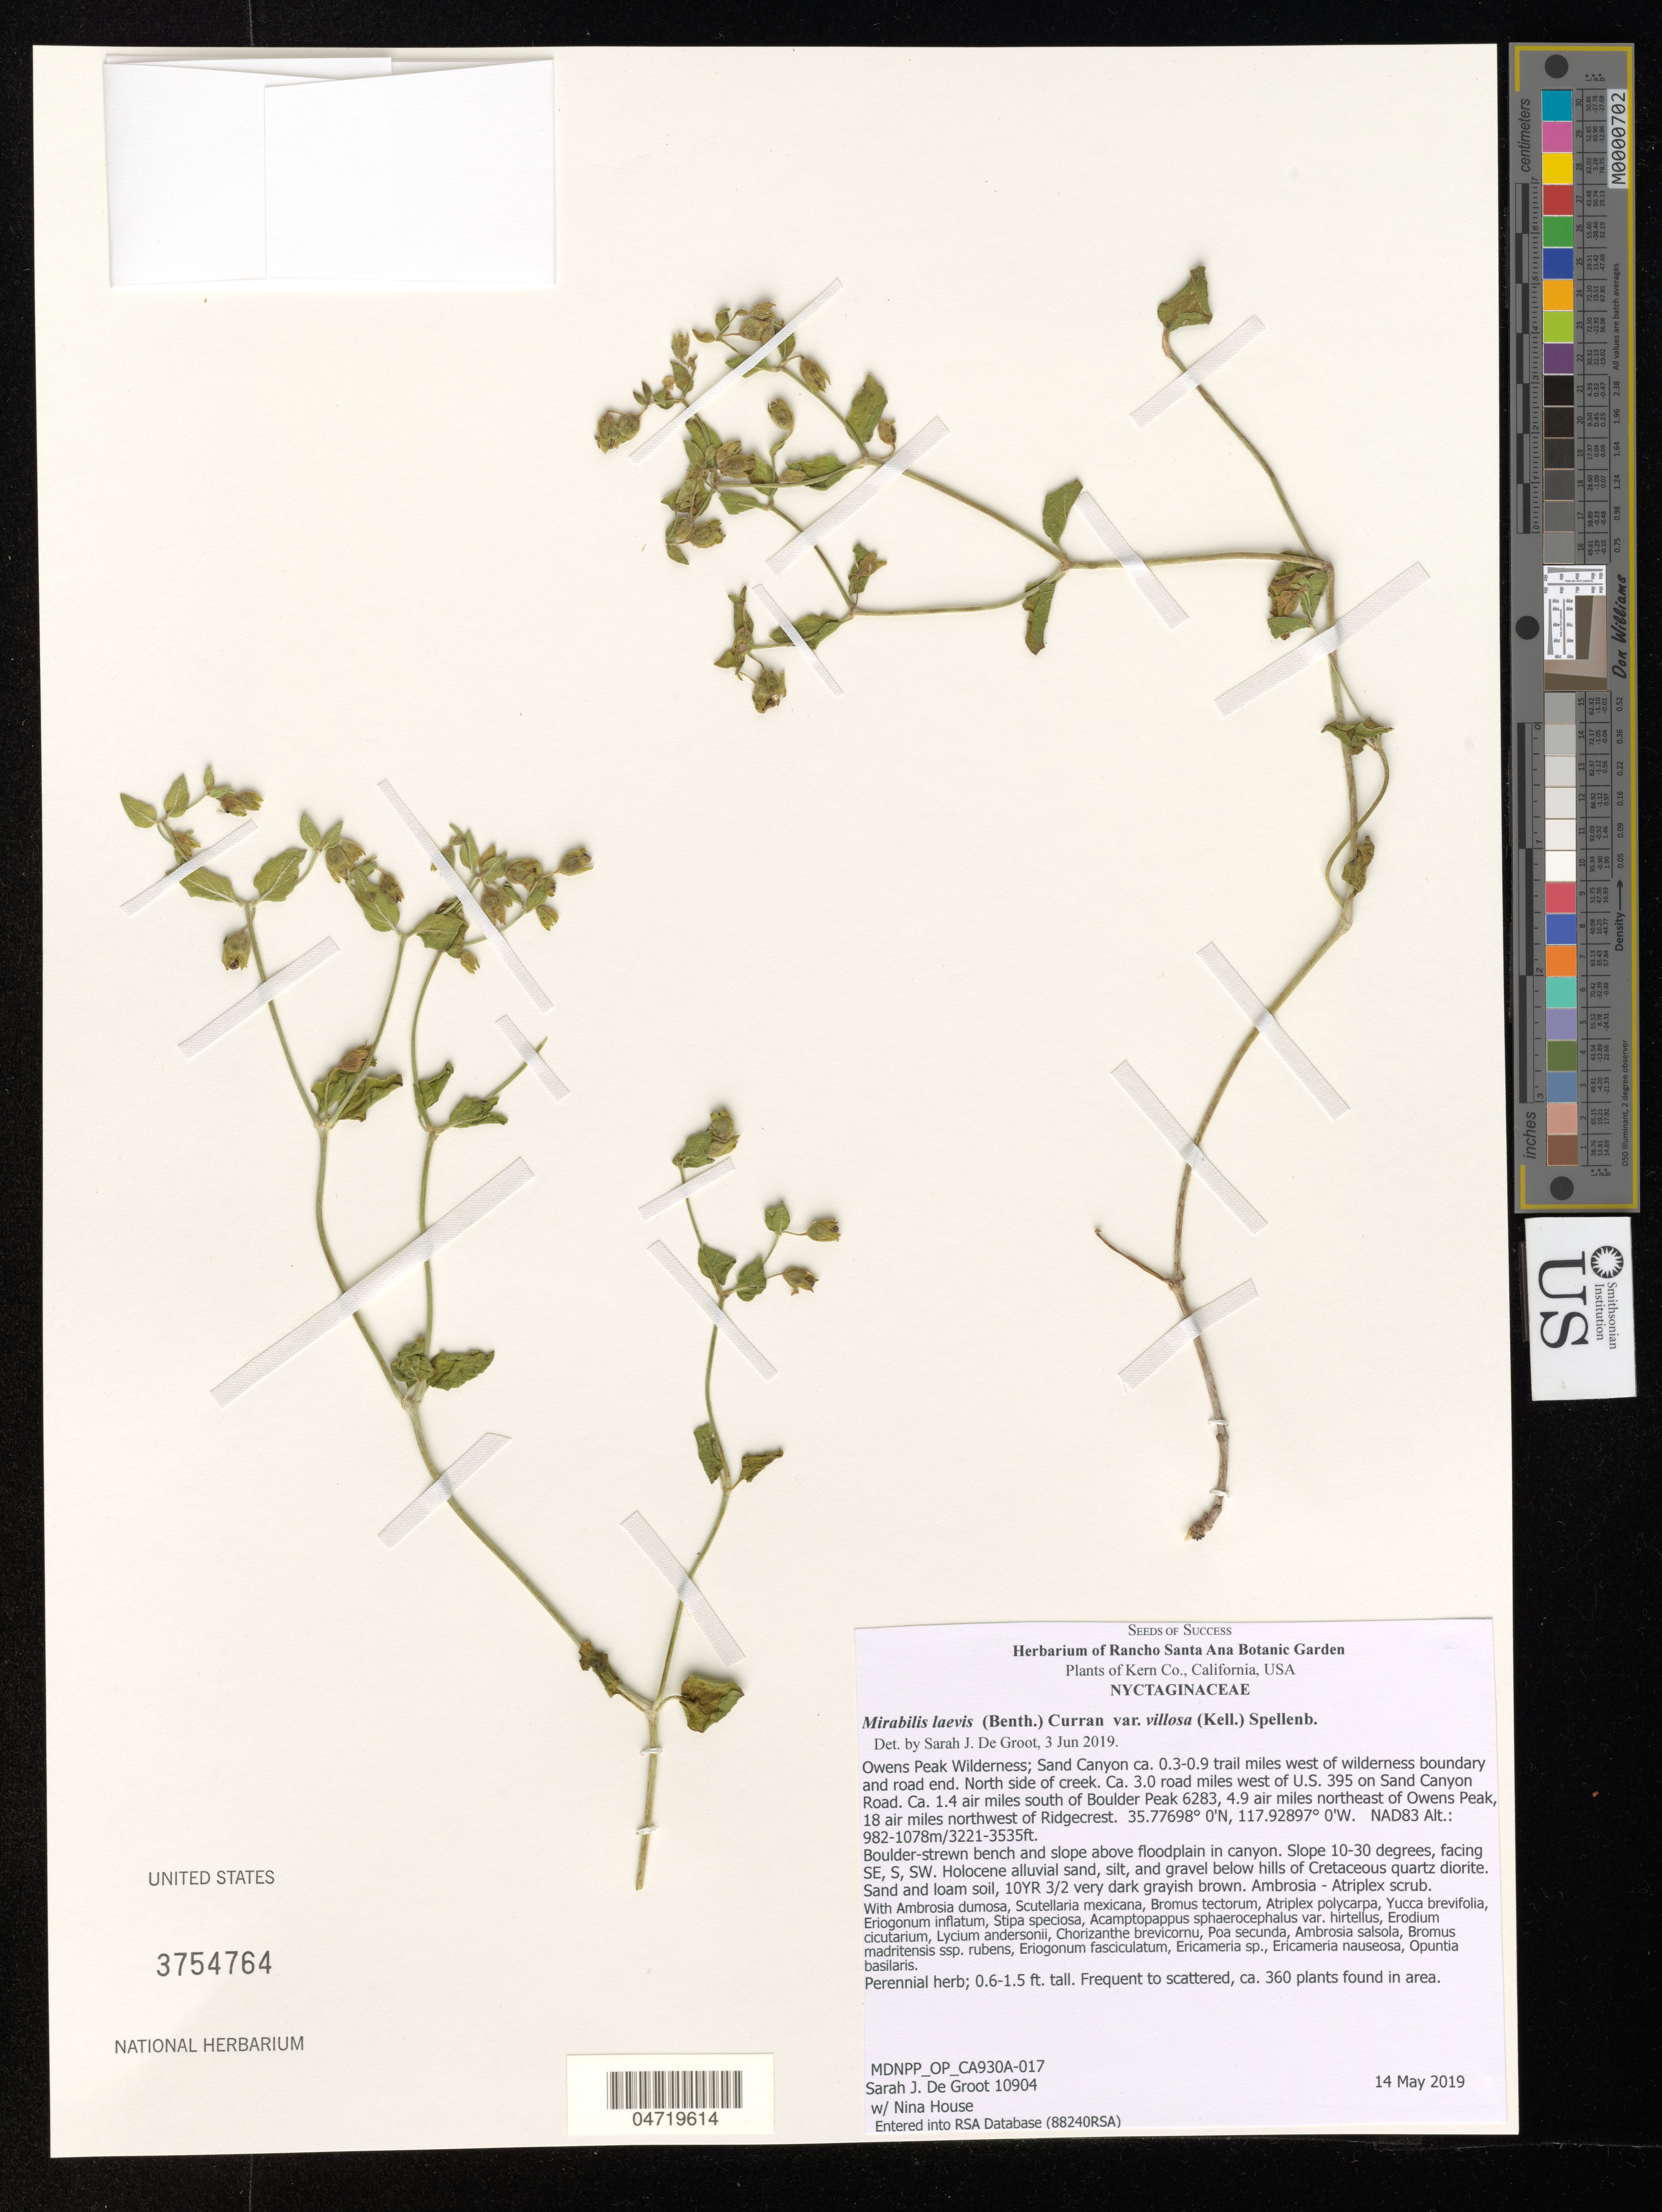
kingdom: Plantae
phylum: Tracheophyta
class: Magnoliopsida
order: Caryophyllales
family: Nyctaginaceae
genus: Mirabilis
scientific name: Mirabilis laevis var. villosa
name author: (Kellogg) Spellenb.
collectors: S. De Groot & N. House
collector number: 10904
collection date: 2019-05-14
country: United States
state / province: California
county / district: Kern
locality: Kern Co. Owens Peak Wilderness; Sand Canyon ca. 0.3-0.9 trail miles west of wilderness boundary and road end. North side of creek. Ca. 3.0 road miles west of U.S. 395 on Sand Canyon Road. Ca. 1.4 air miles south of Boulder Peak 6283, 4.9 air miles northeast of Owens Peak, 18 air miles northwest of Ridgecrest. NAD83.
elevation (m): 982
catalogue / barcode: US 3754764